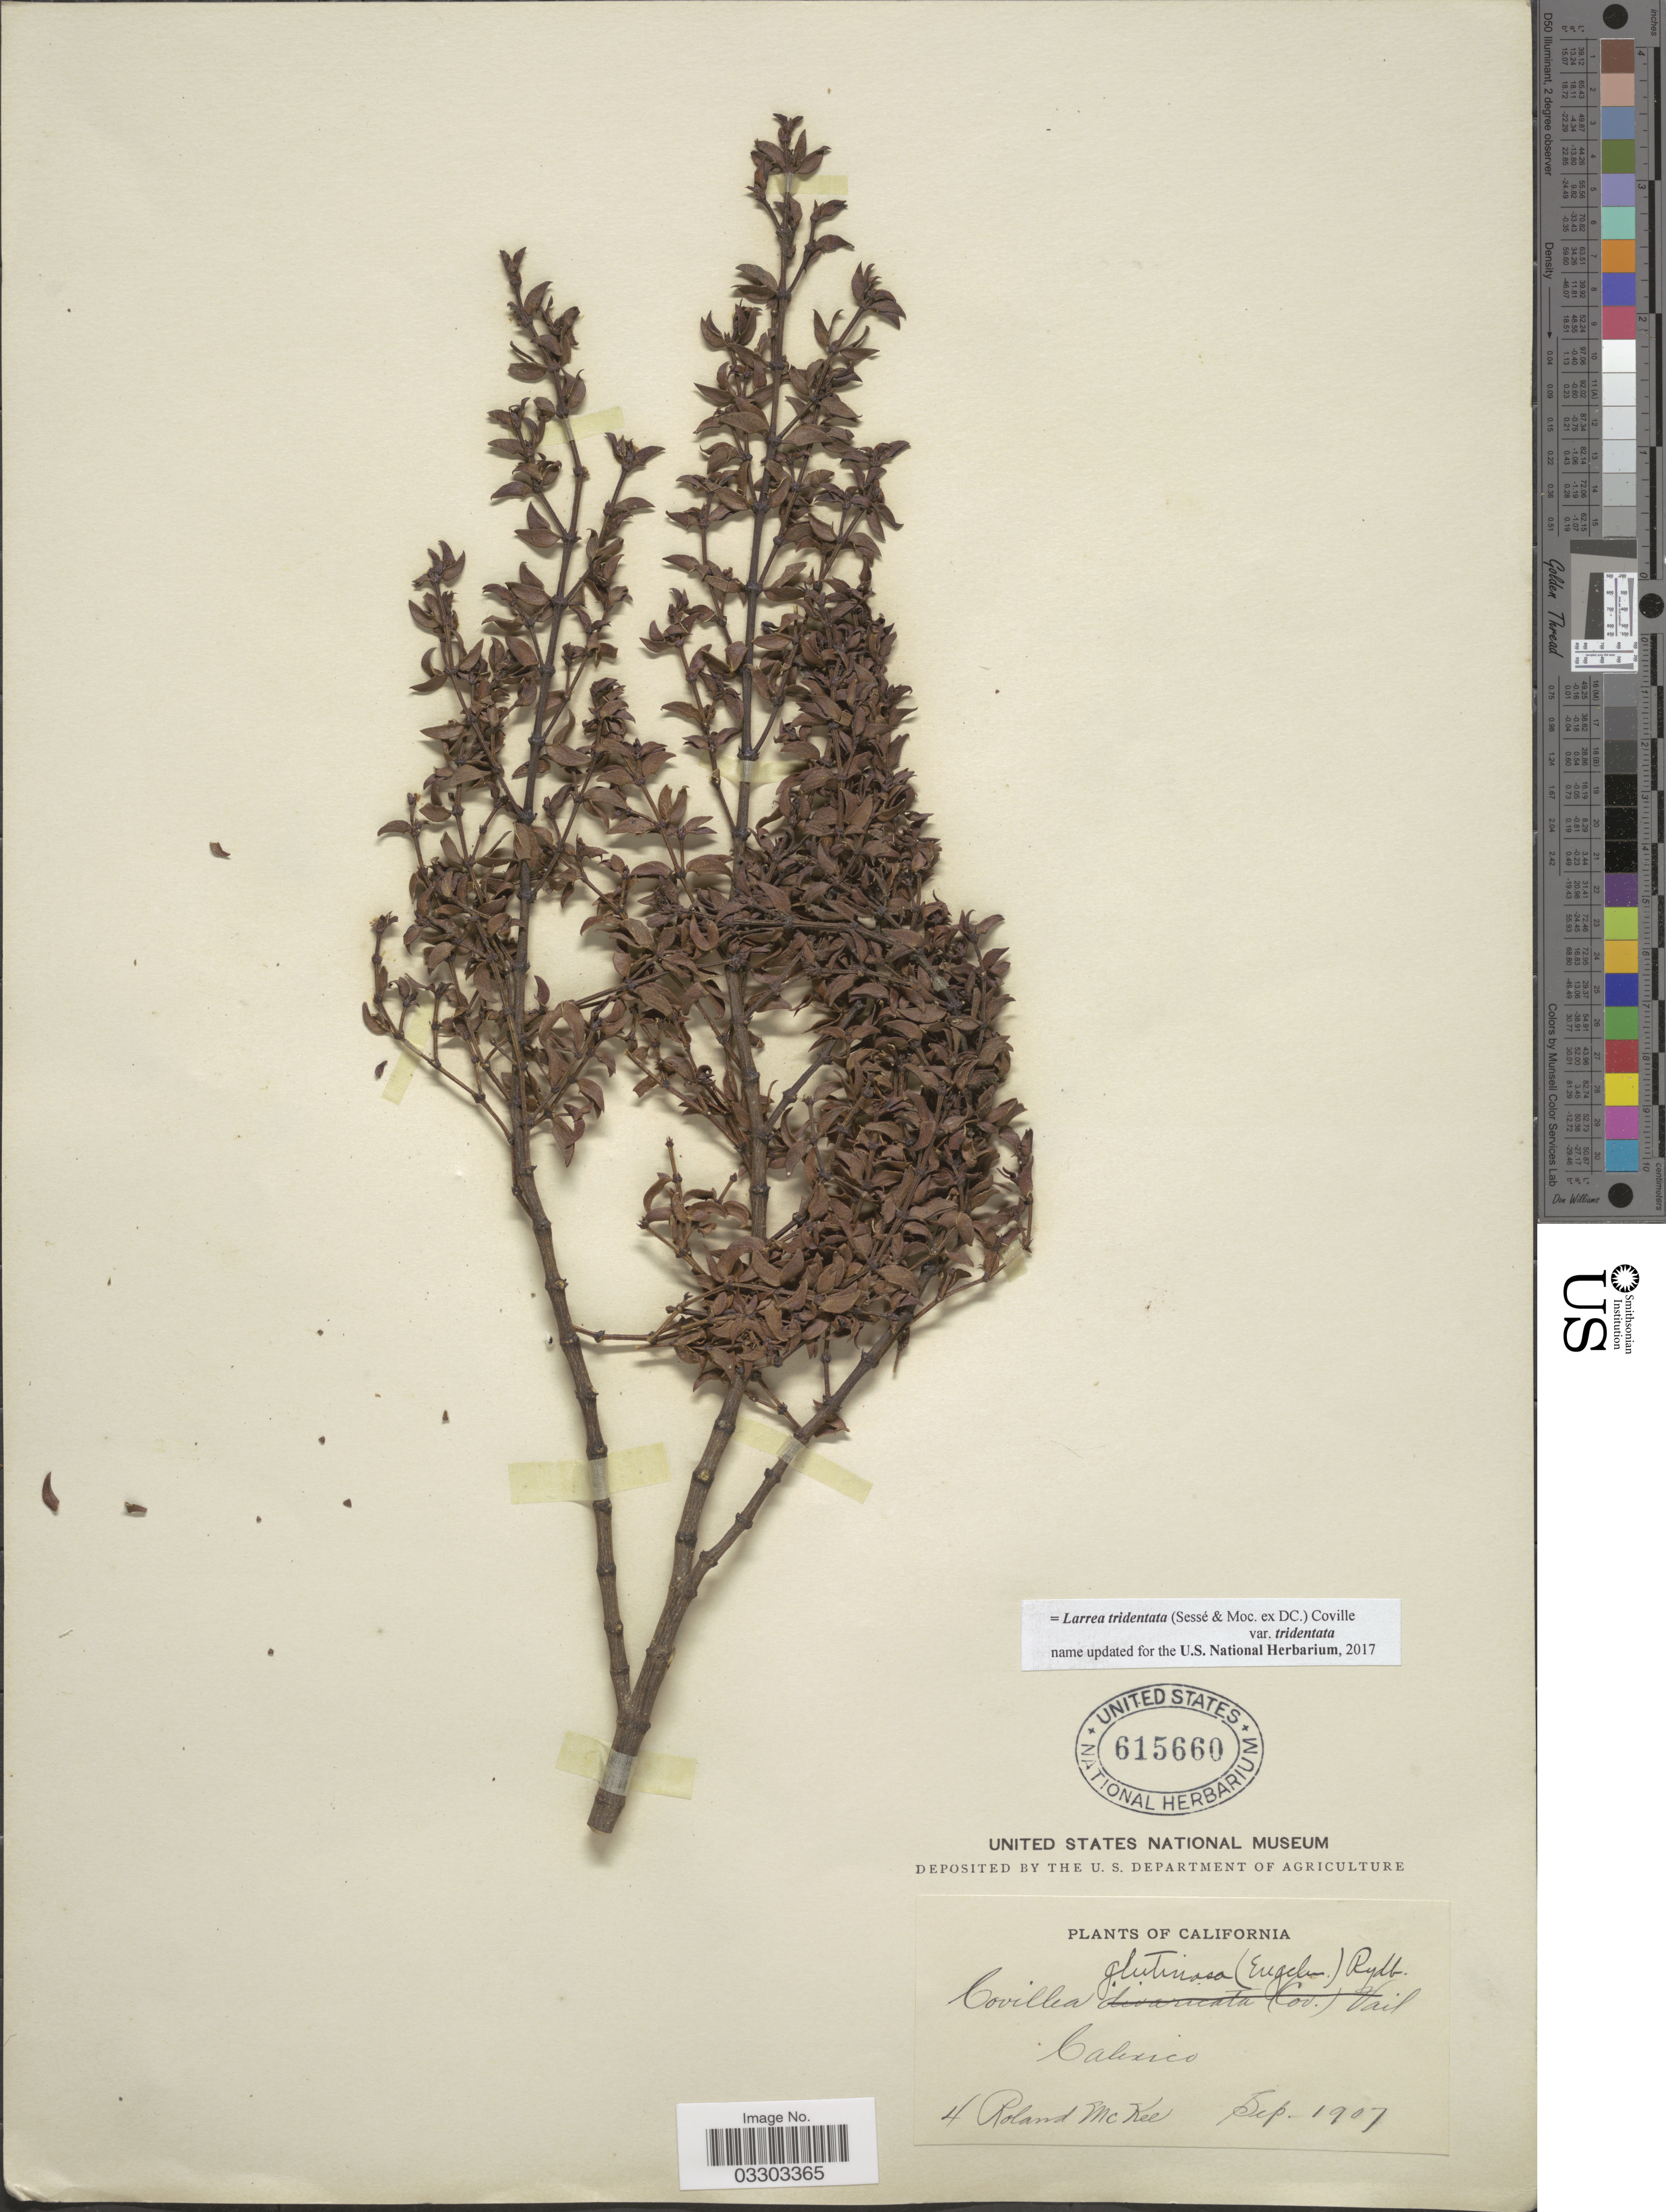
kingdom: Plantae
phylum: Tracheophyta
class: Magnoliopsida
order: Zygophyllales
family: Zygophyllaceae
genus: Larrea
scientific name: Larrea tridentata var. tridentata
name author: (Sessé & Moc. ex DC.) Coville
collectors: R. Mckee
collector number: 4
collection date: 1907-09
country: United States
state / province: California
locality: Calexico.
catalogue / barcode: US 615660